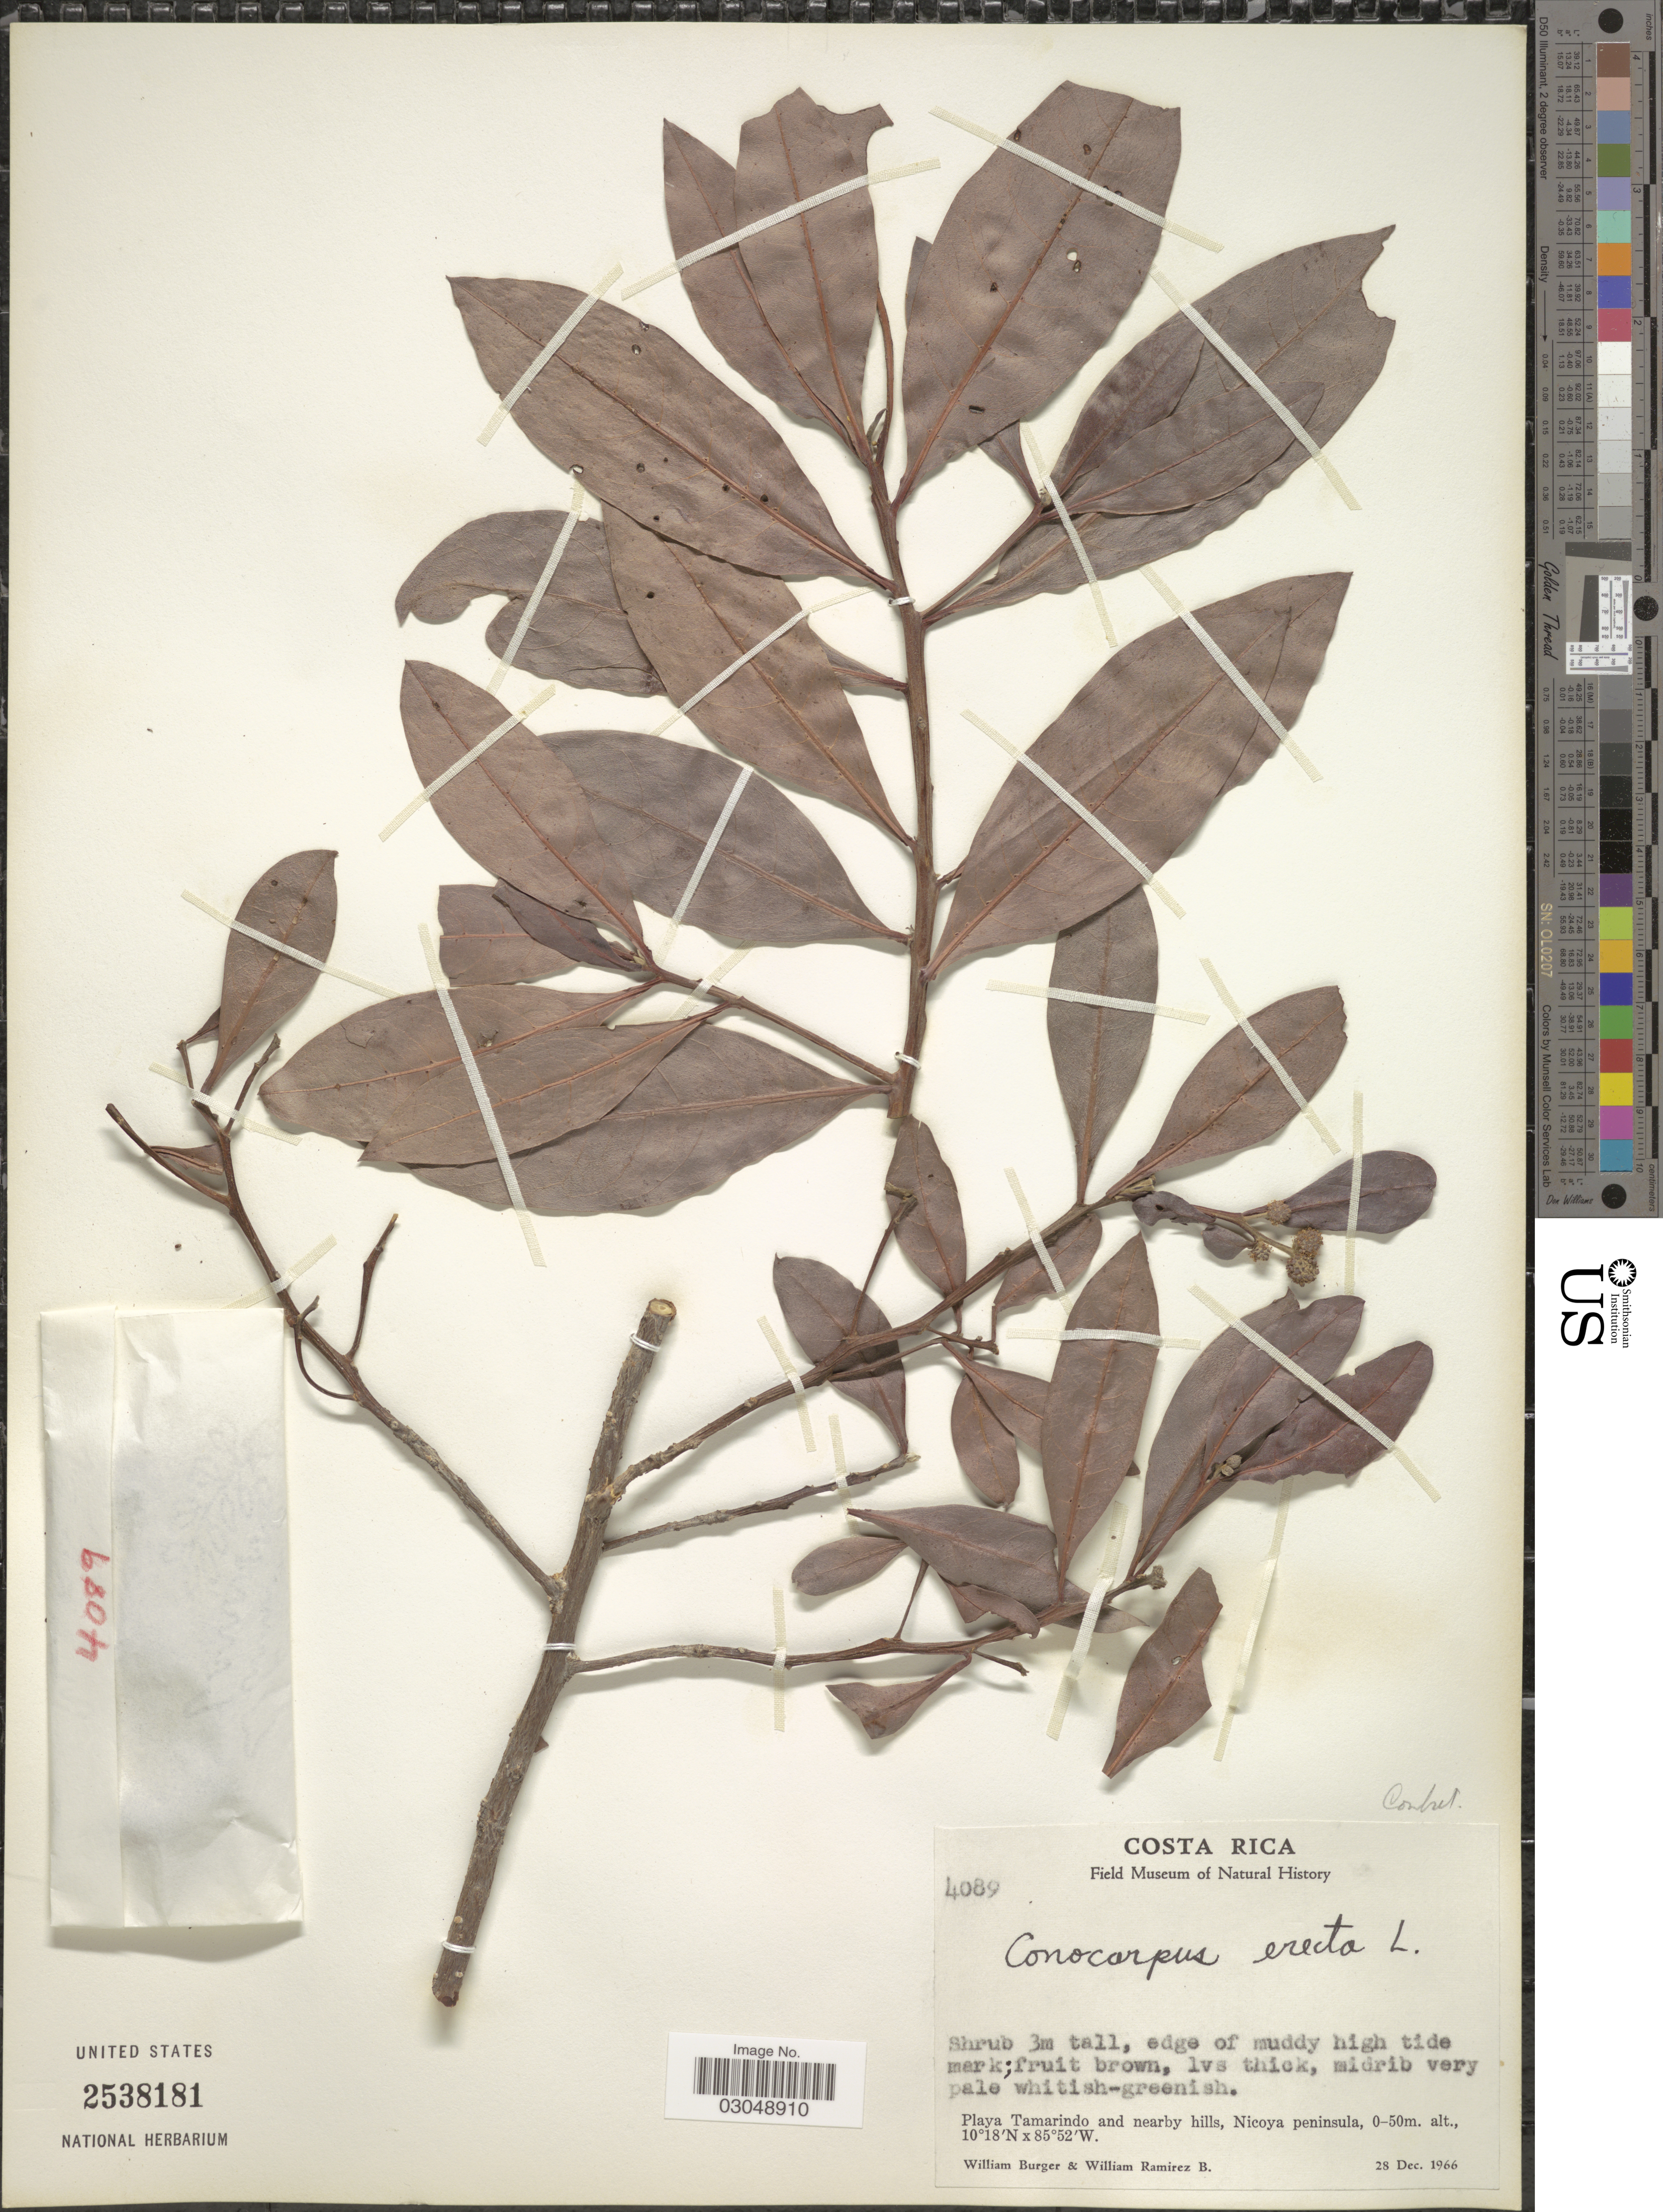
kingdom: Plantae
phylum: Tracheophyta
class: Magnoliopsida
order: Myrtales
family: Combretaceae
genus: Conocarpus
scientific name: Conocarpus erectus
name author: L.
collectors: W. Burger & W. Ramirez B.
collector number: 4089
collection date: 1966-12-28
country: Costa Rica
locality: Playa Tamarindo and nearby hills, Nicoya peninsula.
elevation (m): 0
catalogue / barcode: US 2538181